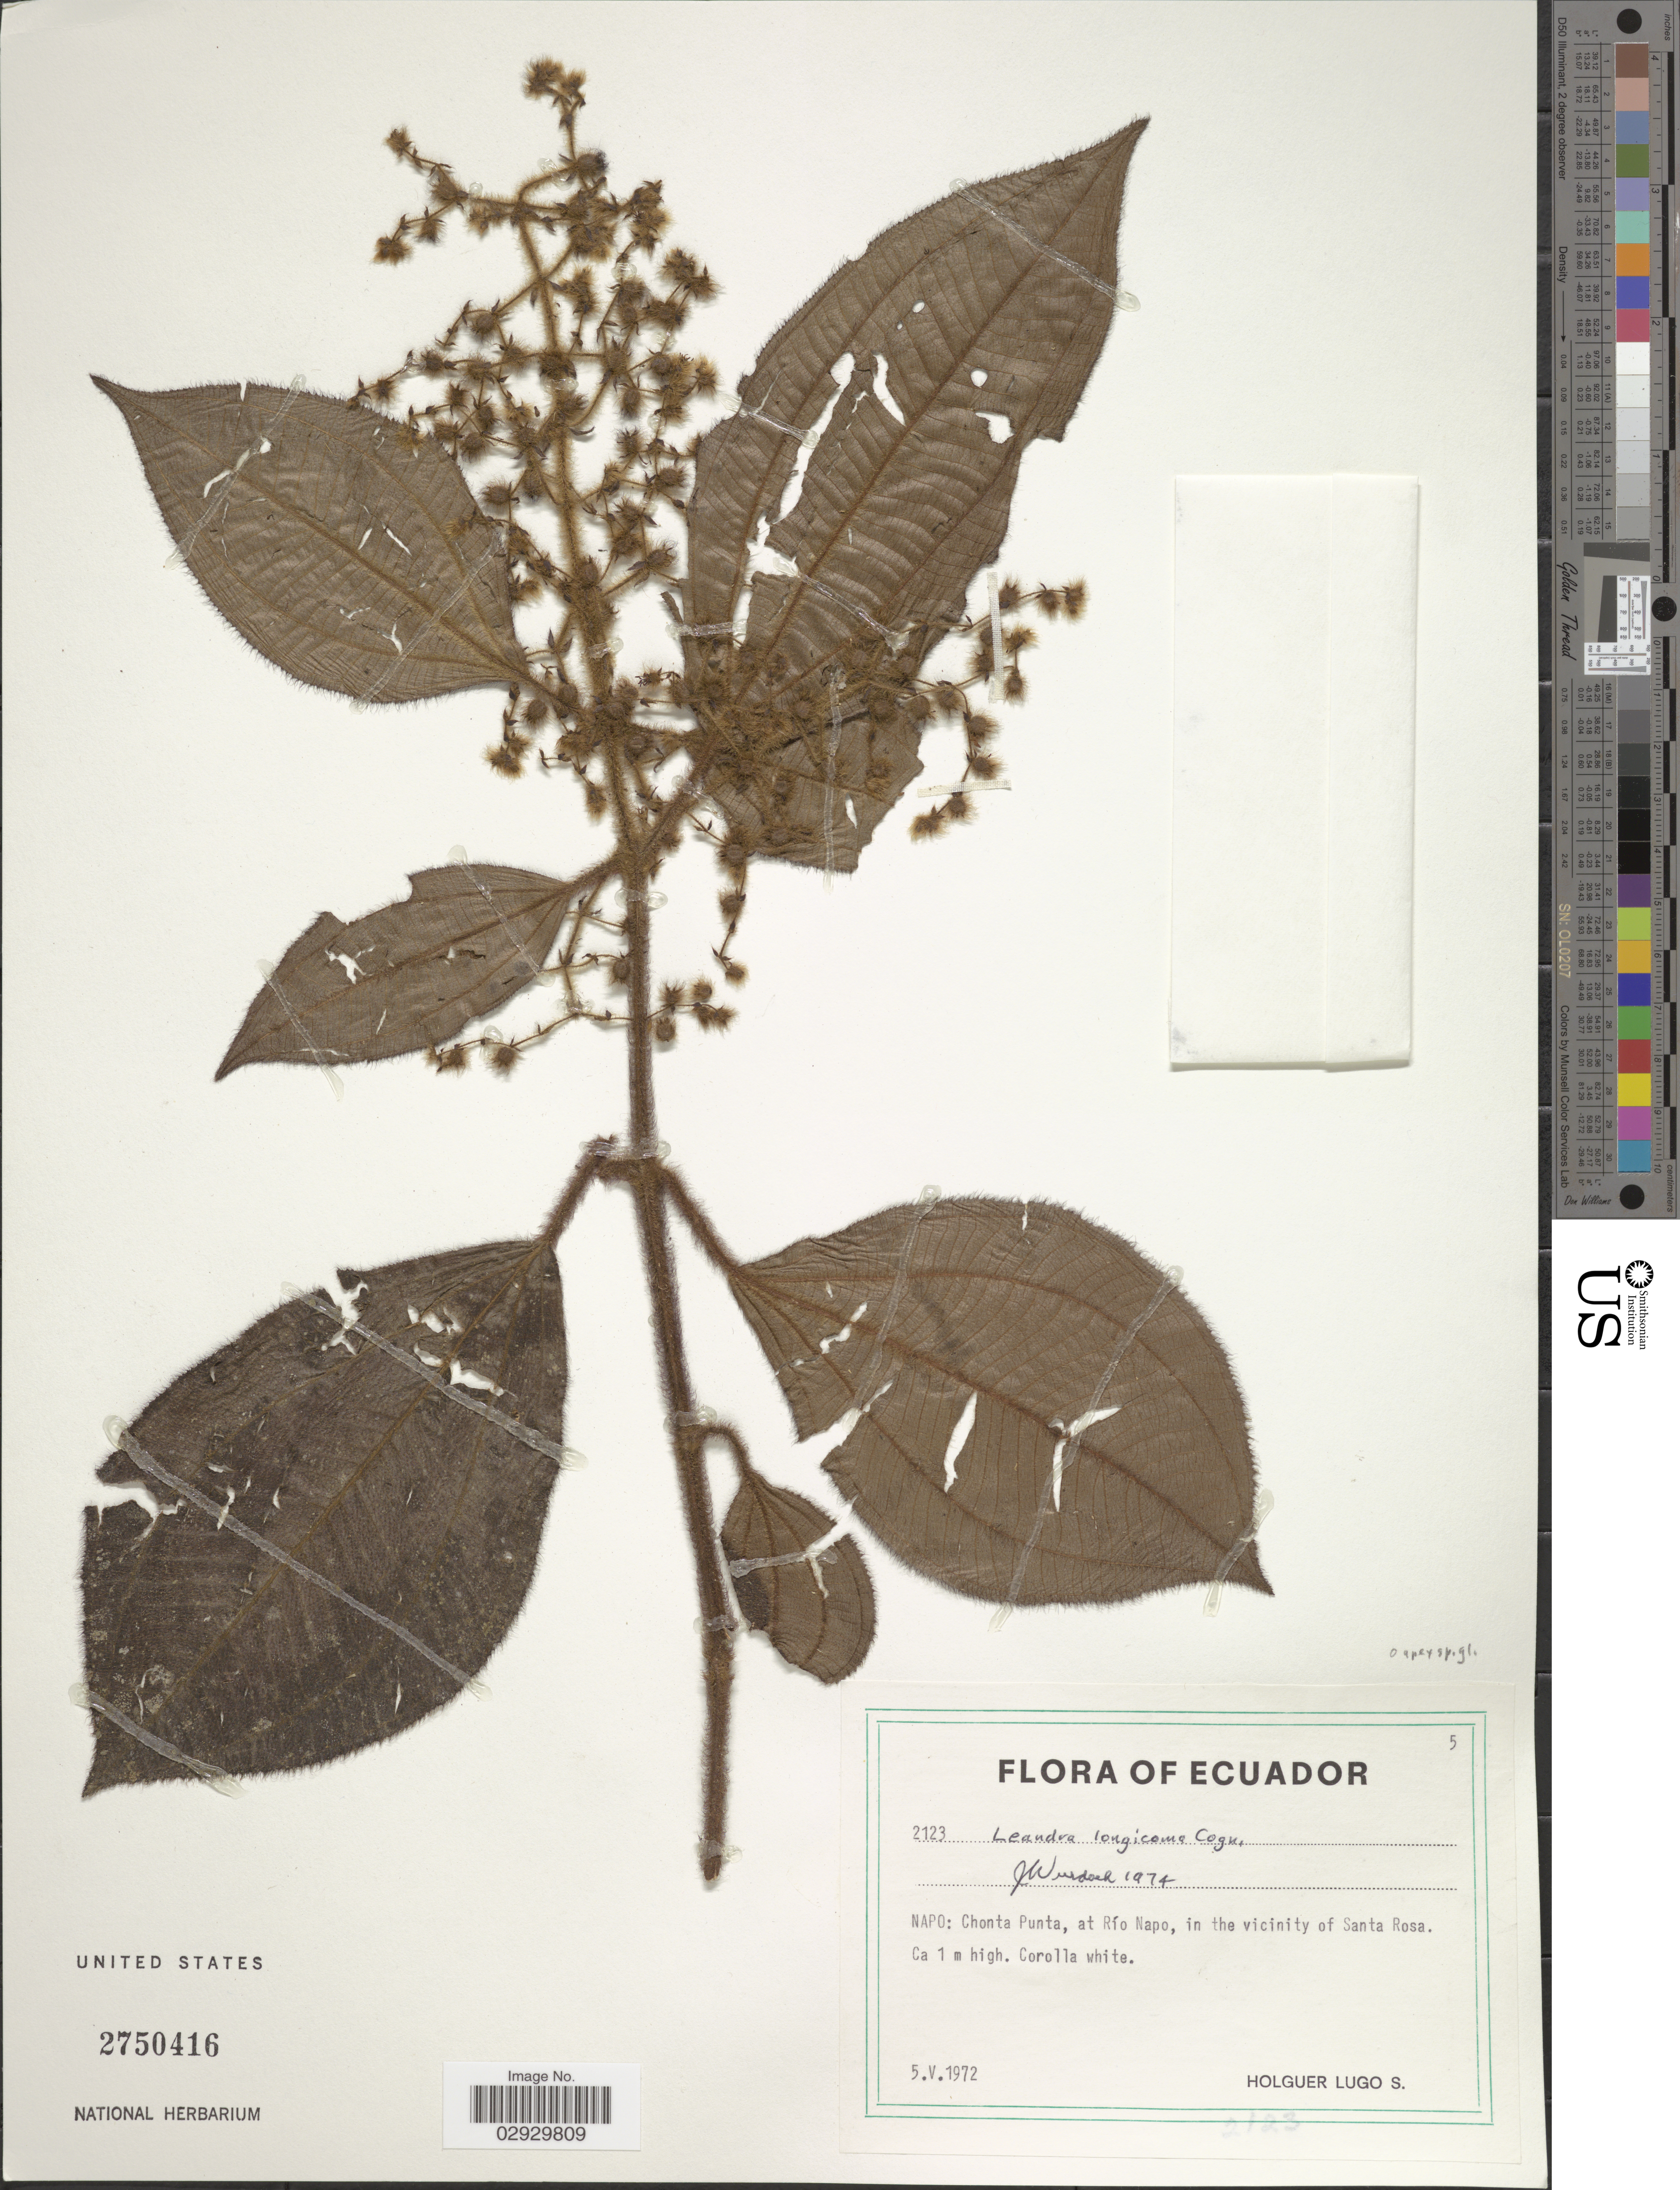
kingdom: Plantae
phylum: Tracheophyta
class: Magnoliopsida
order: Myrtales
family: Melastomataceae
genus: Leandra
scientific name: Leandra longicoma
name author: Cogn.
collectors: H. Lugo S.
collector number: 2123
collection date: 1972-05-05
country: Ecuador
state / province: Napo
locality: Chonta Punta, at Río Napo, in the vicinity of Santa Rosa.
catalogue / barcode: US 2750416